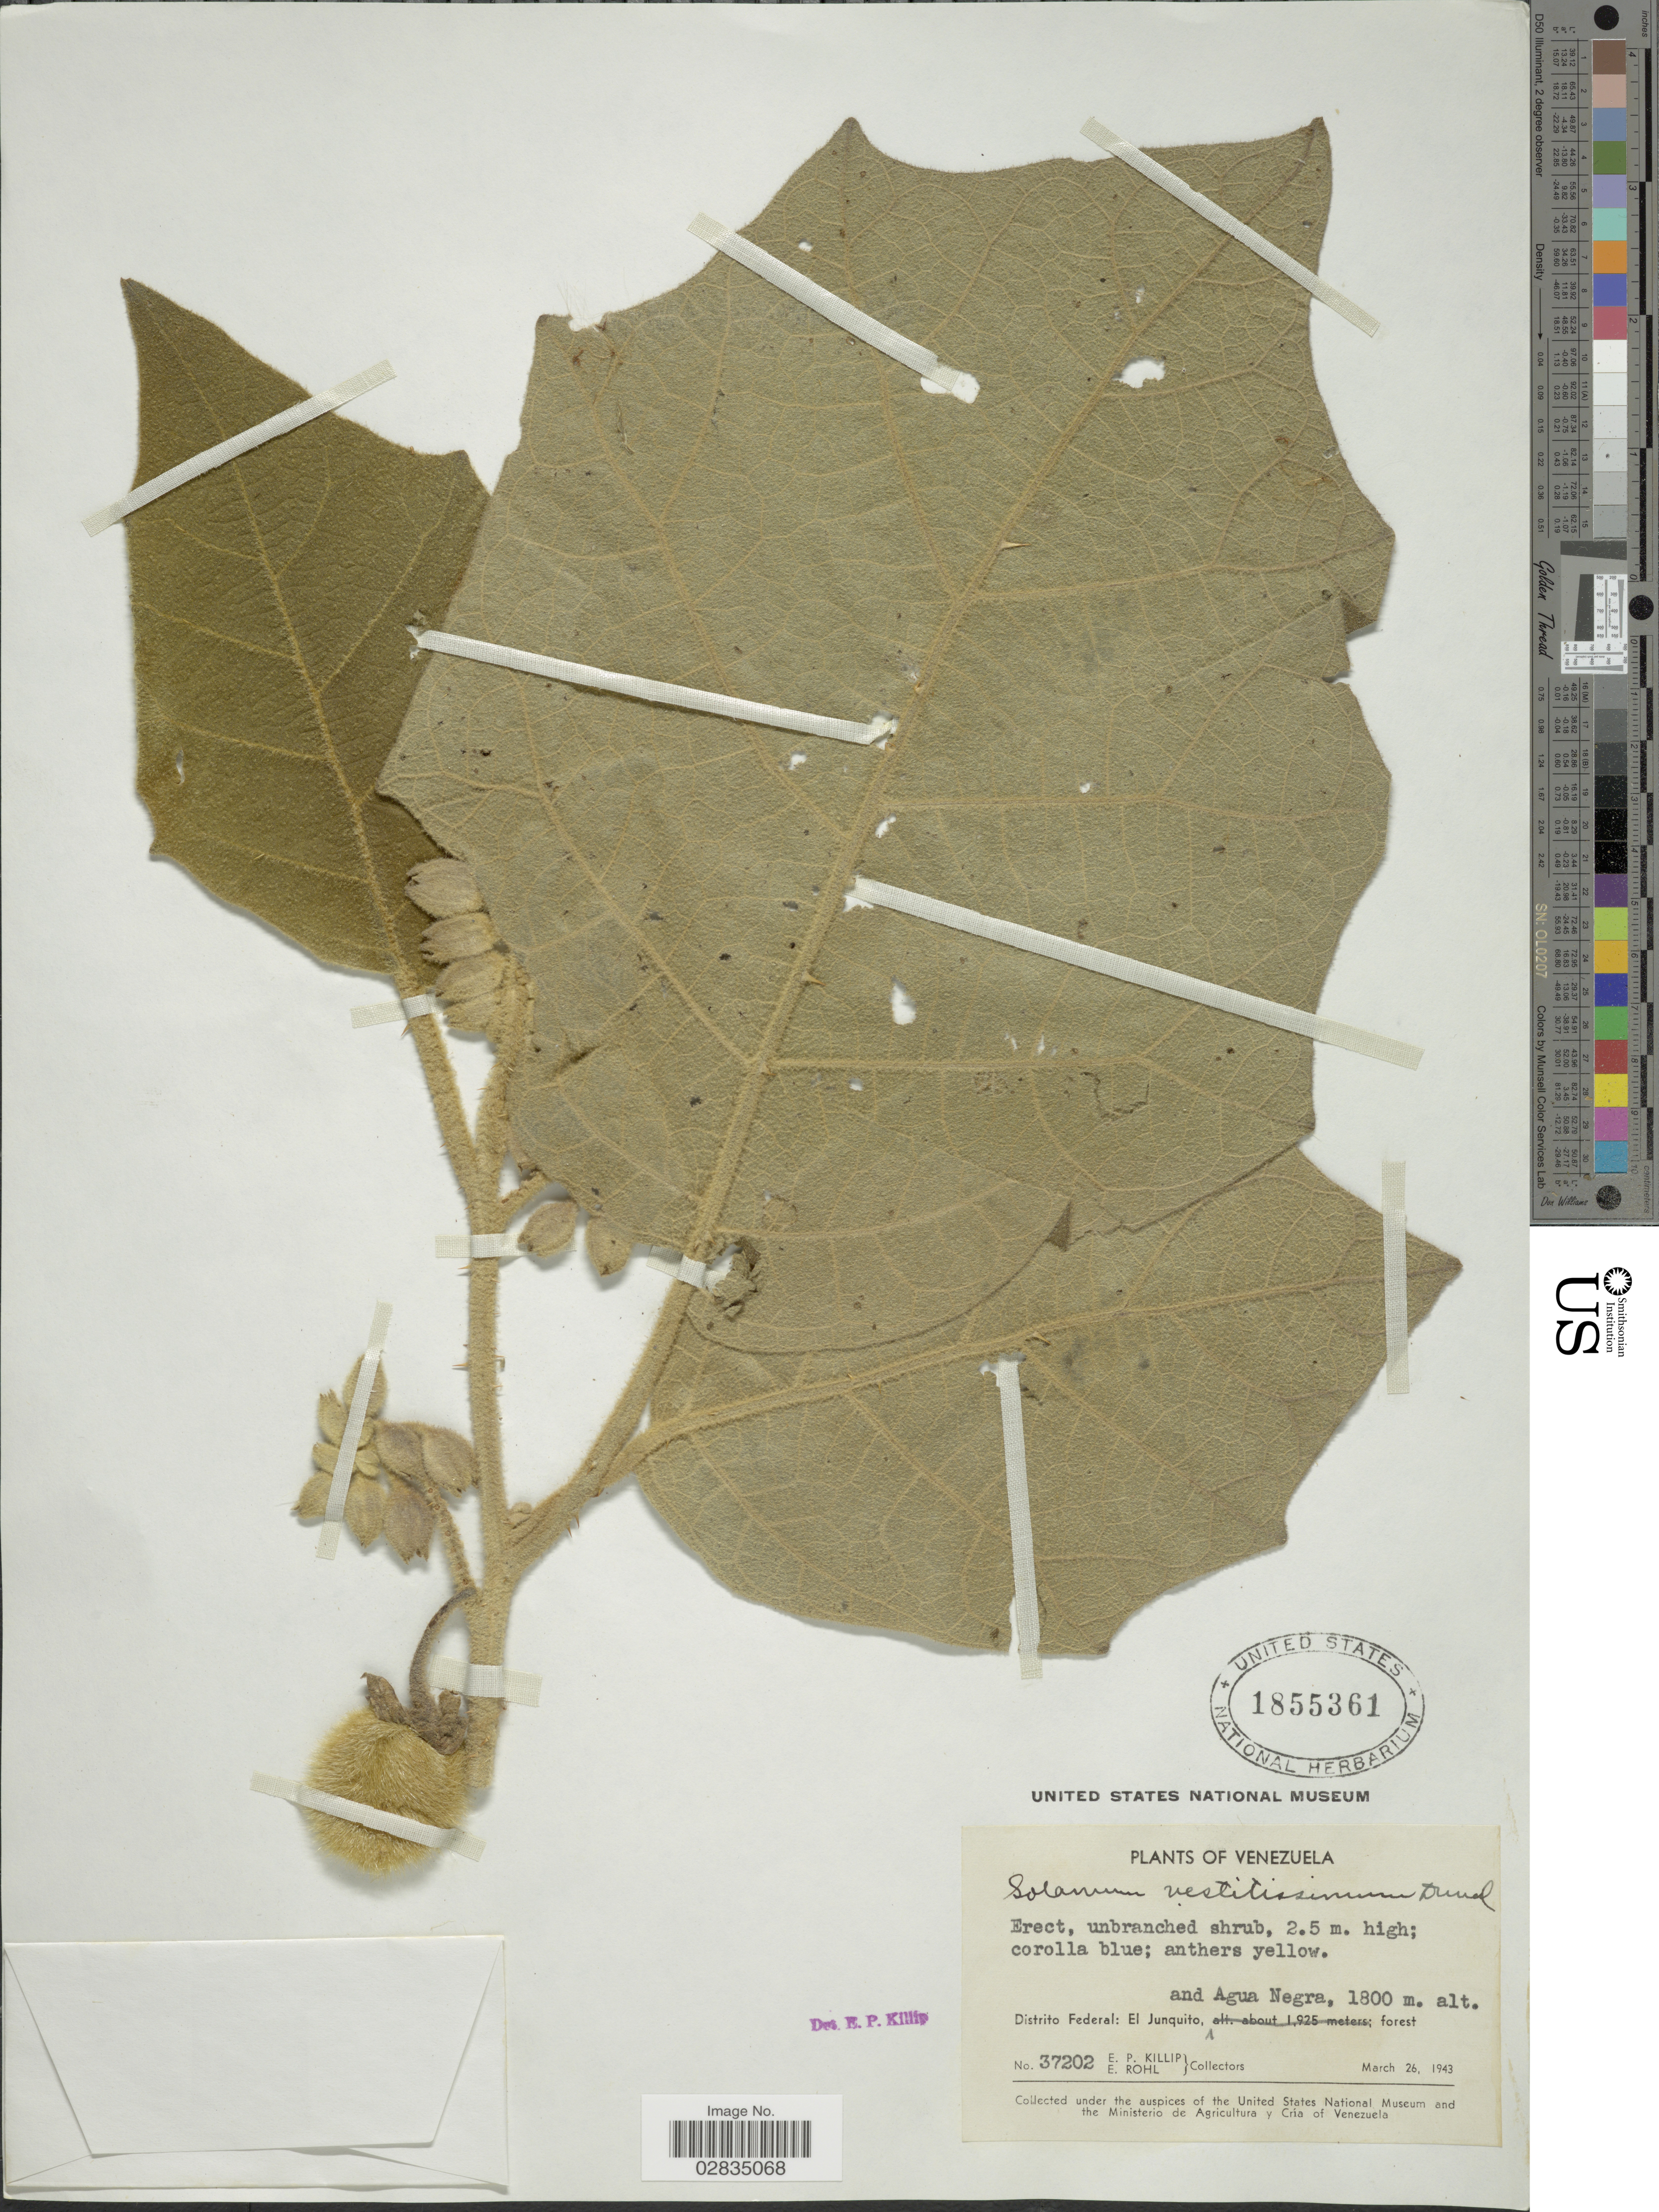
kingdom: Plantae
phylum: Tracheophyta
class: Magnoliopsida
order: Solanales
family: Solanaceae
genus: Solanum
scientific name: Solanum vestissimum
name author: Dunal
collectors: E. P. Killip & E. Röhl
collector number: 37202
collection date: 1943-03-26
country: Venezuela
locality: Distrito Federal: El Junquito, and Agua Negra.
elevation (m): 1800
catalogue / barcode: US 1855361